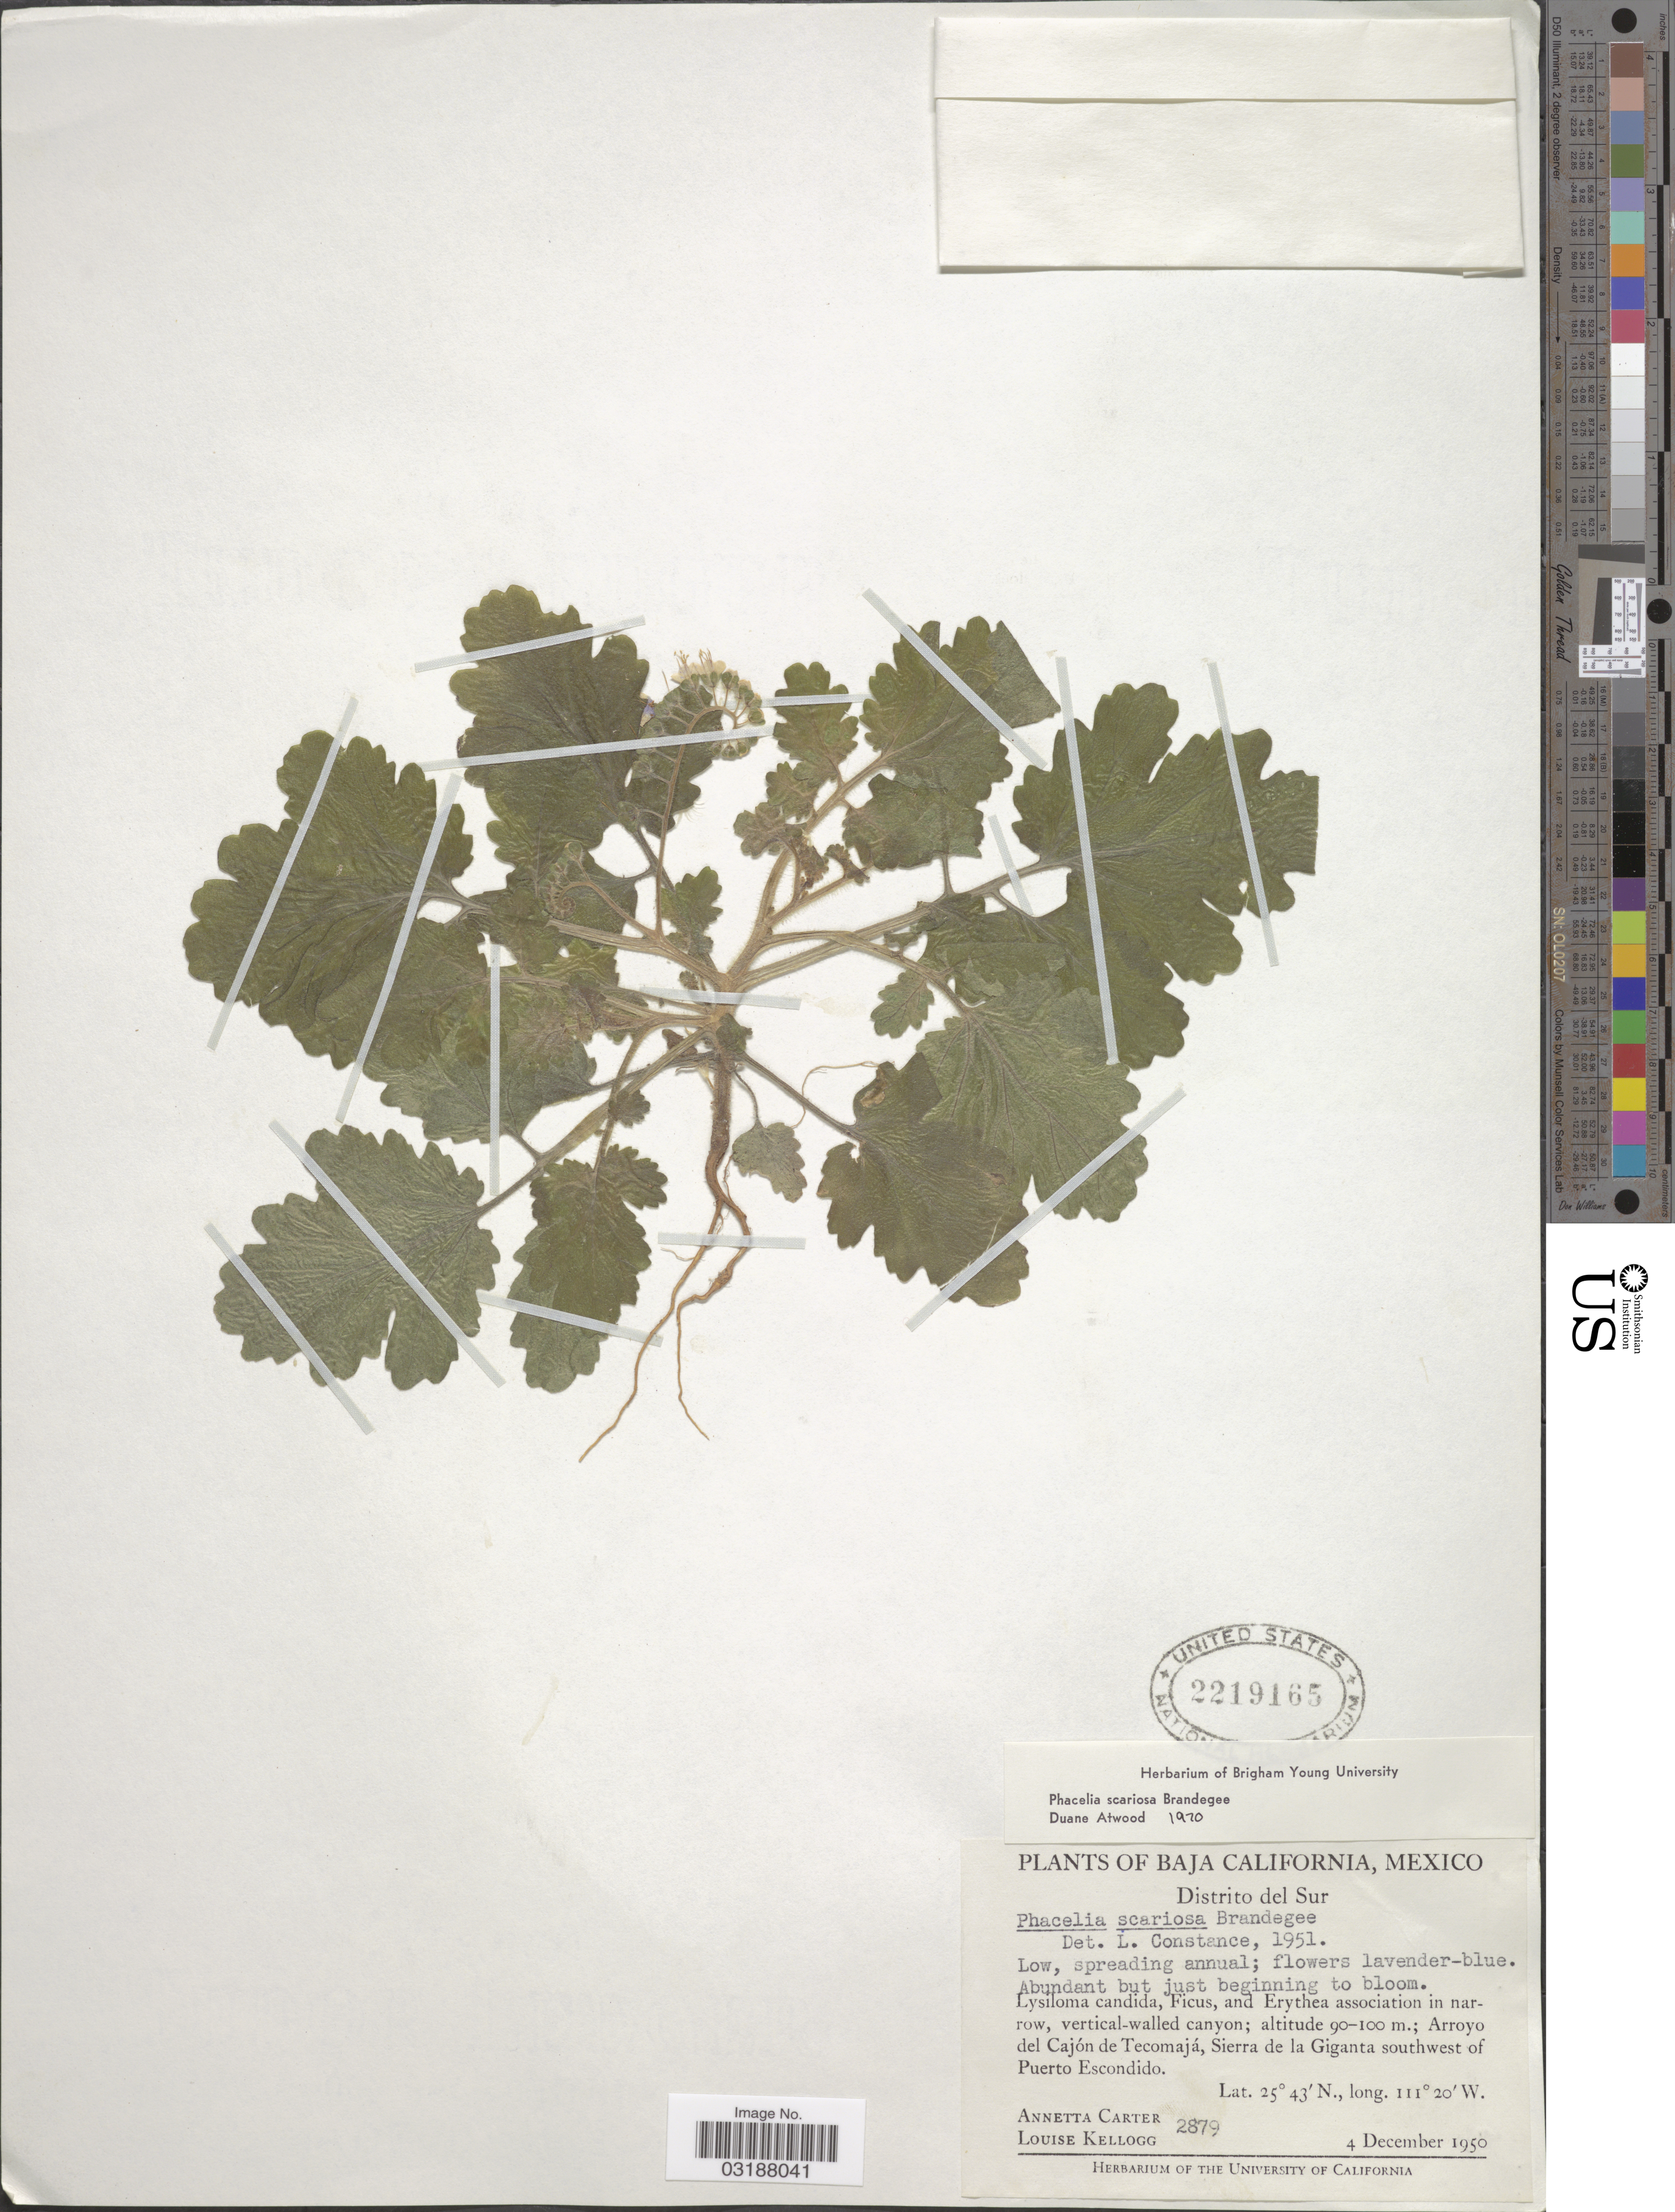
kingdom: Plantae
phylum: Tracheophyta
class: Magnoliopsida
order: Boraginales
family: Hydrophyllaceae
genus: Phacelia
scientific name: Phacelia scariosa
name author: Brandegee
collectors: A. Carter & L. Kellogg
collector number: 2879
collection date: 1950-12-04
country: Mexico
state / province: Baja California Sur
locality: Distrito del Sur, Arroyo del Cajón de Tecomajá, Sierra de la Giganta southwest of Puerto Escondido.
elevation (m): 90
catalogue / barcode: US 2219165